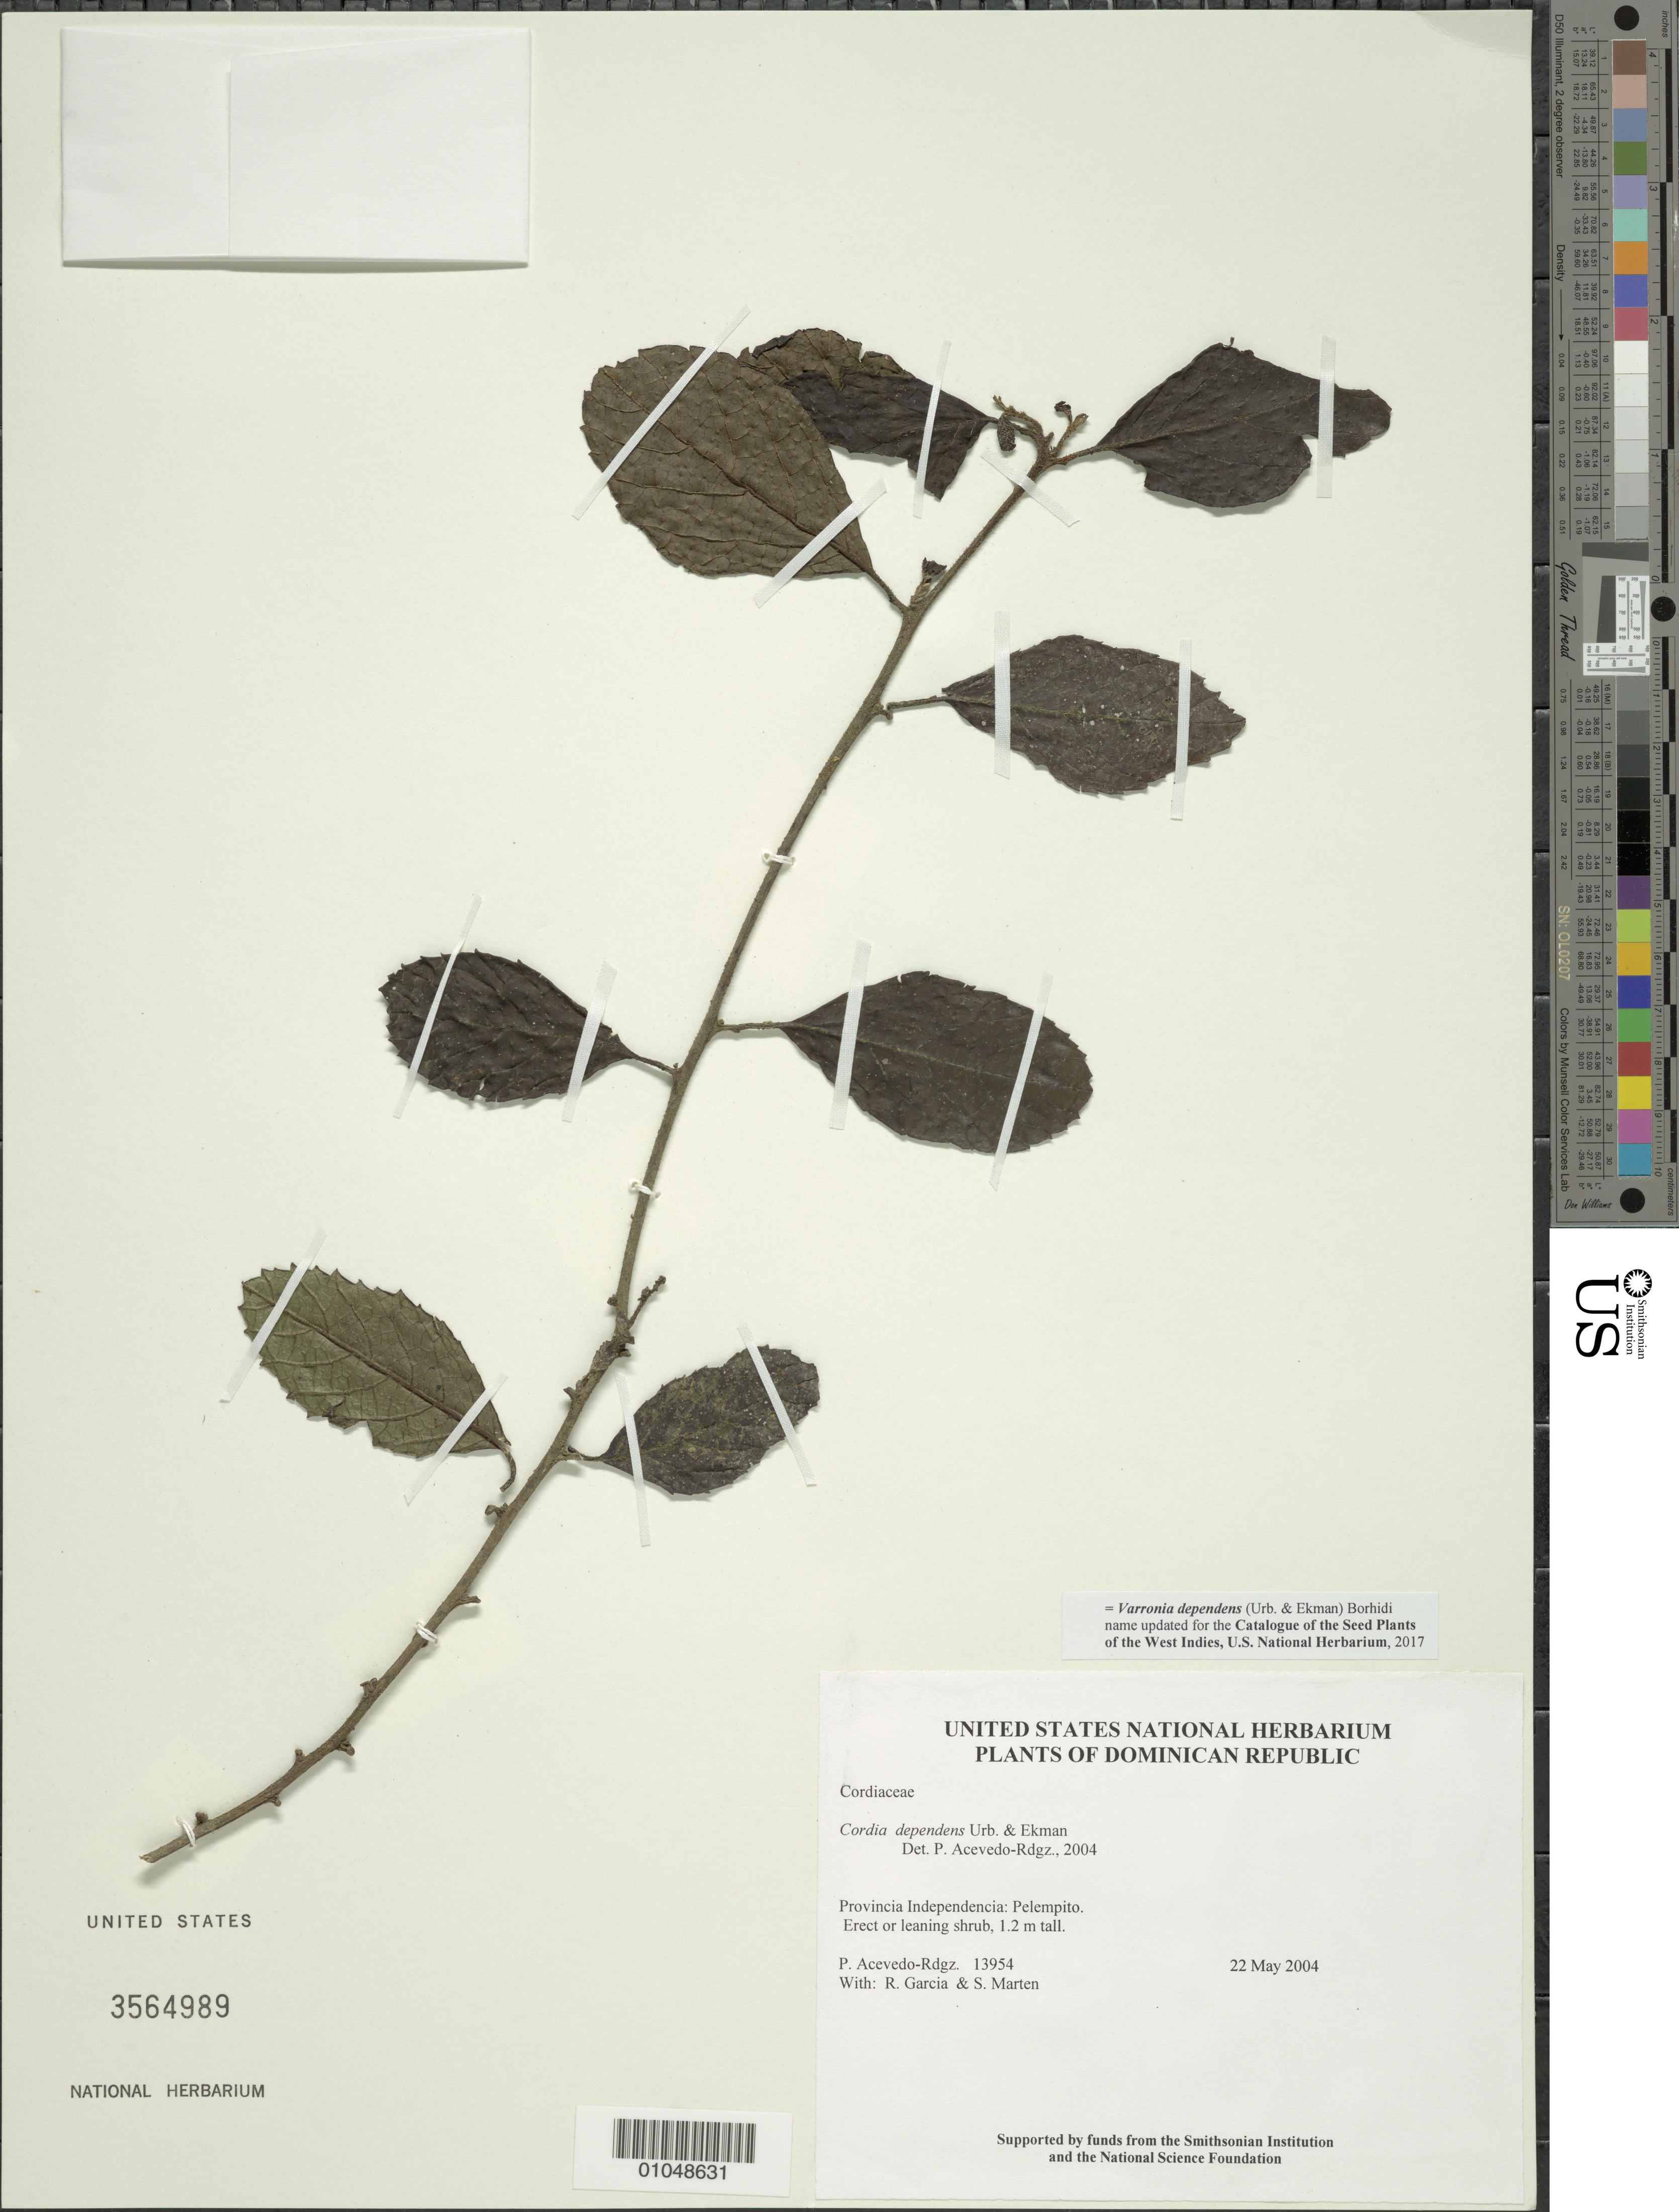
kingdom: Plantae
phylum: Tracheophyta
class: Magnoliopsida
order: Boraginales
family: Cordiaceae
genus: Varronia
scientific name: Varronia dependens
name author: (Urb. & Ekman) Borhidi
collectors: P. Acevedo-Rodr., R. G. García & S. Marten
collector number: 13954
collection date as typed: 22 May 2004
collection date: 2004-05-22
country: Dominican Republic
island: Hispaniola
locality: Provincia Independencia: Pelempito.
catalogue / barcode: US 3564989